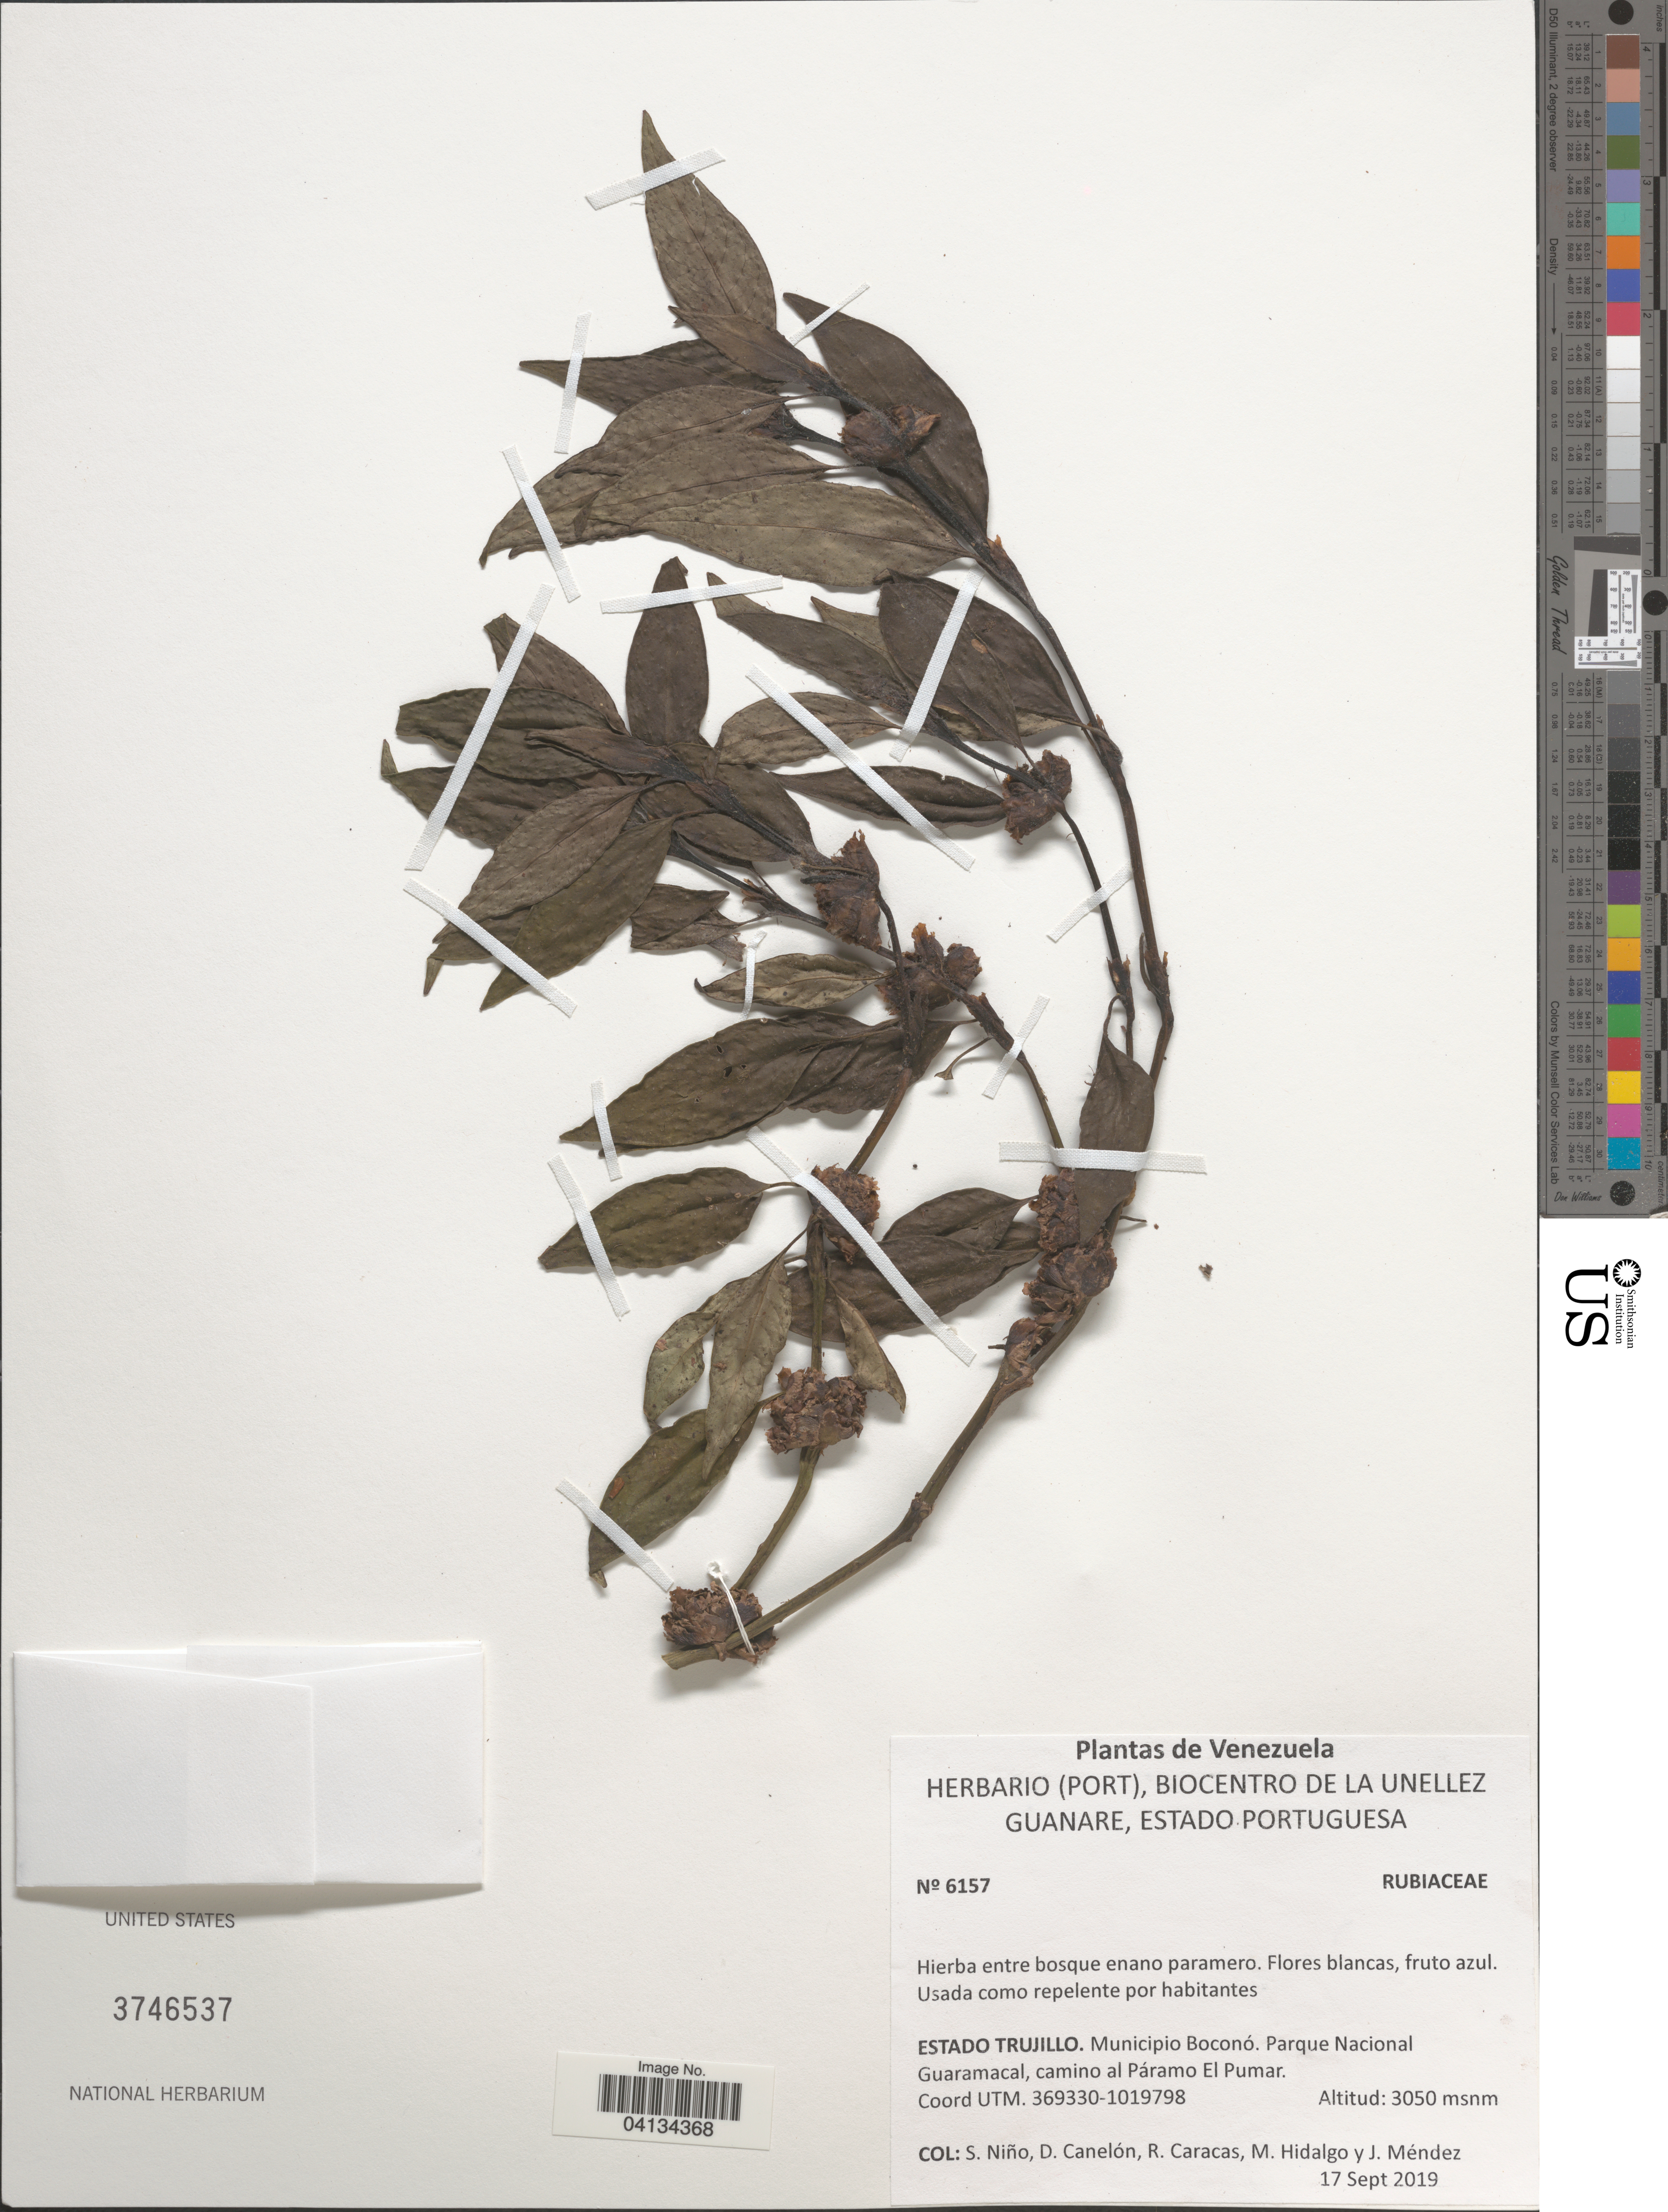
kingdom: Plantae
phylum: Tracheophyta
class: Magnoliopsida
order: Gentianales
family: Rubiaceae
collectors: S. M. Niño, D. Canelón, R. Caracas, M. Hidalgo & J. Mendez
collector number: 6157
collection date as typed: Transcribed d/m/y: 17/9/2019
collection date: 2019-09-17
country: Venezuela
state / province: Trujillo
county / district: Boconó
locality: Parque Nacional Guaramacal, camino al Páramo El Pumar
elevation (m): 3050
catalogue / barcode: US 3746537